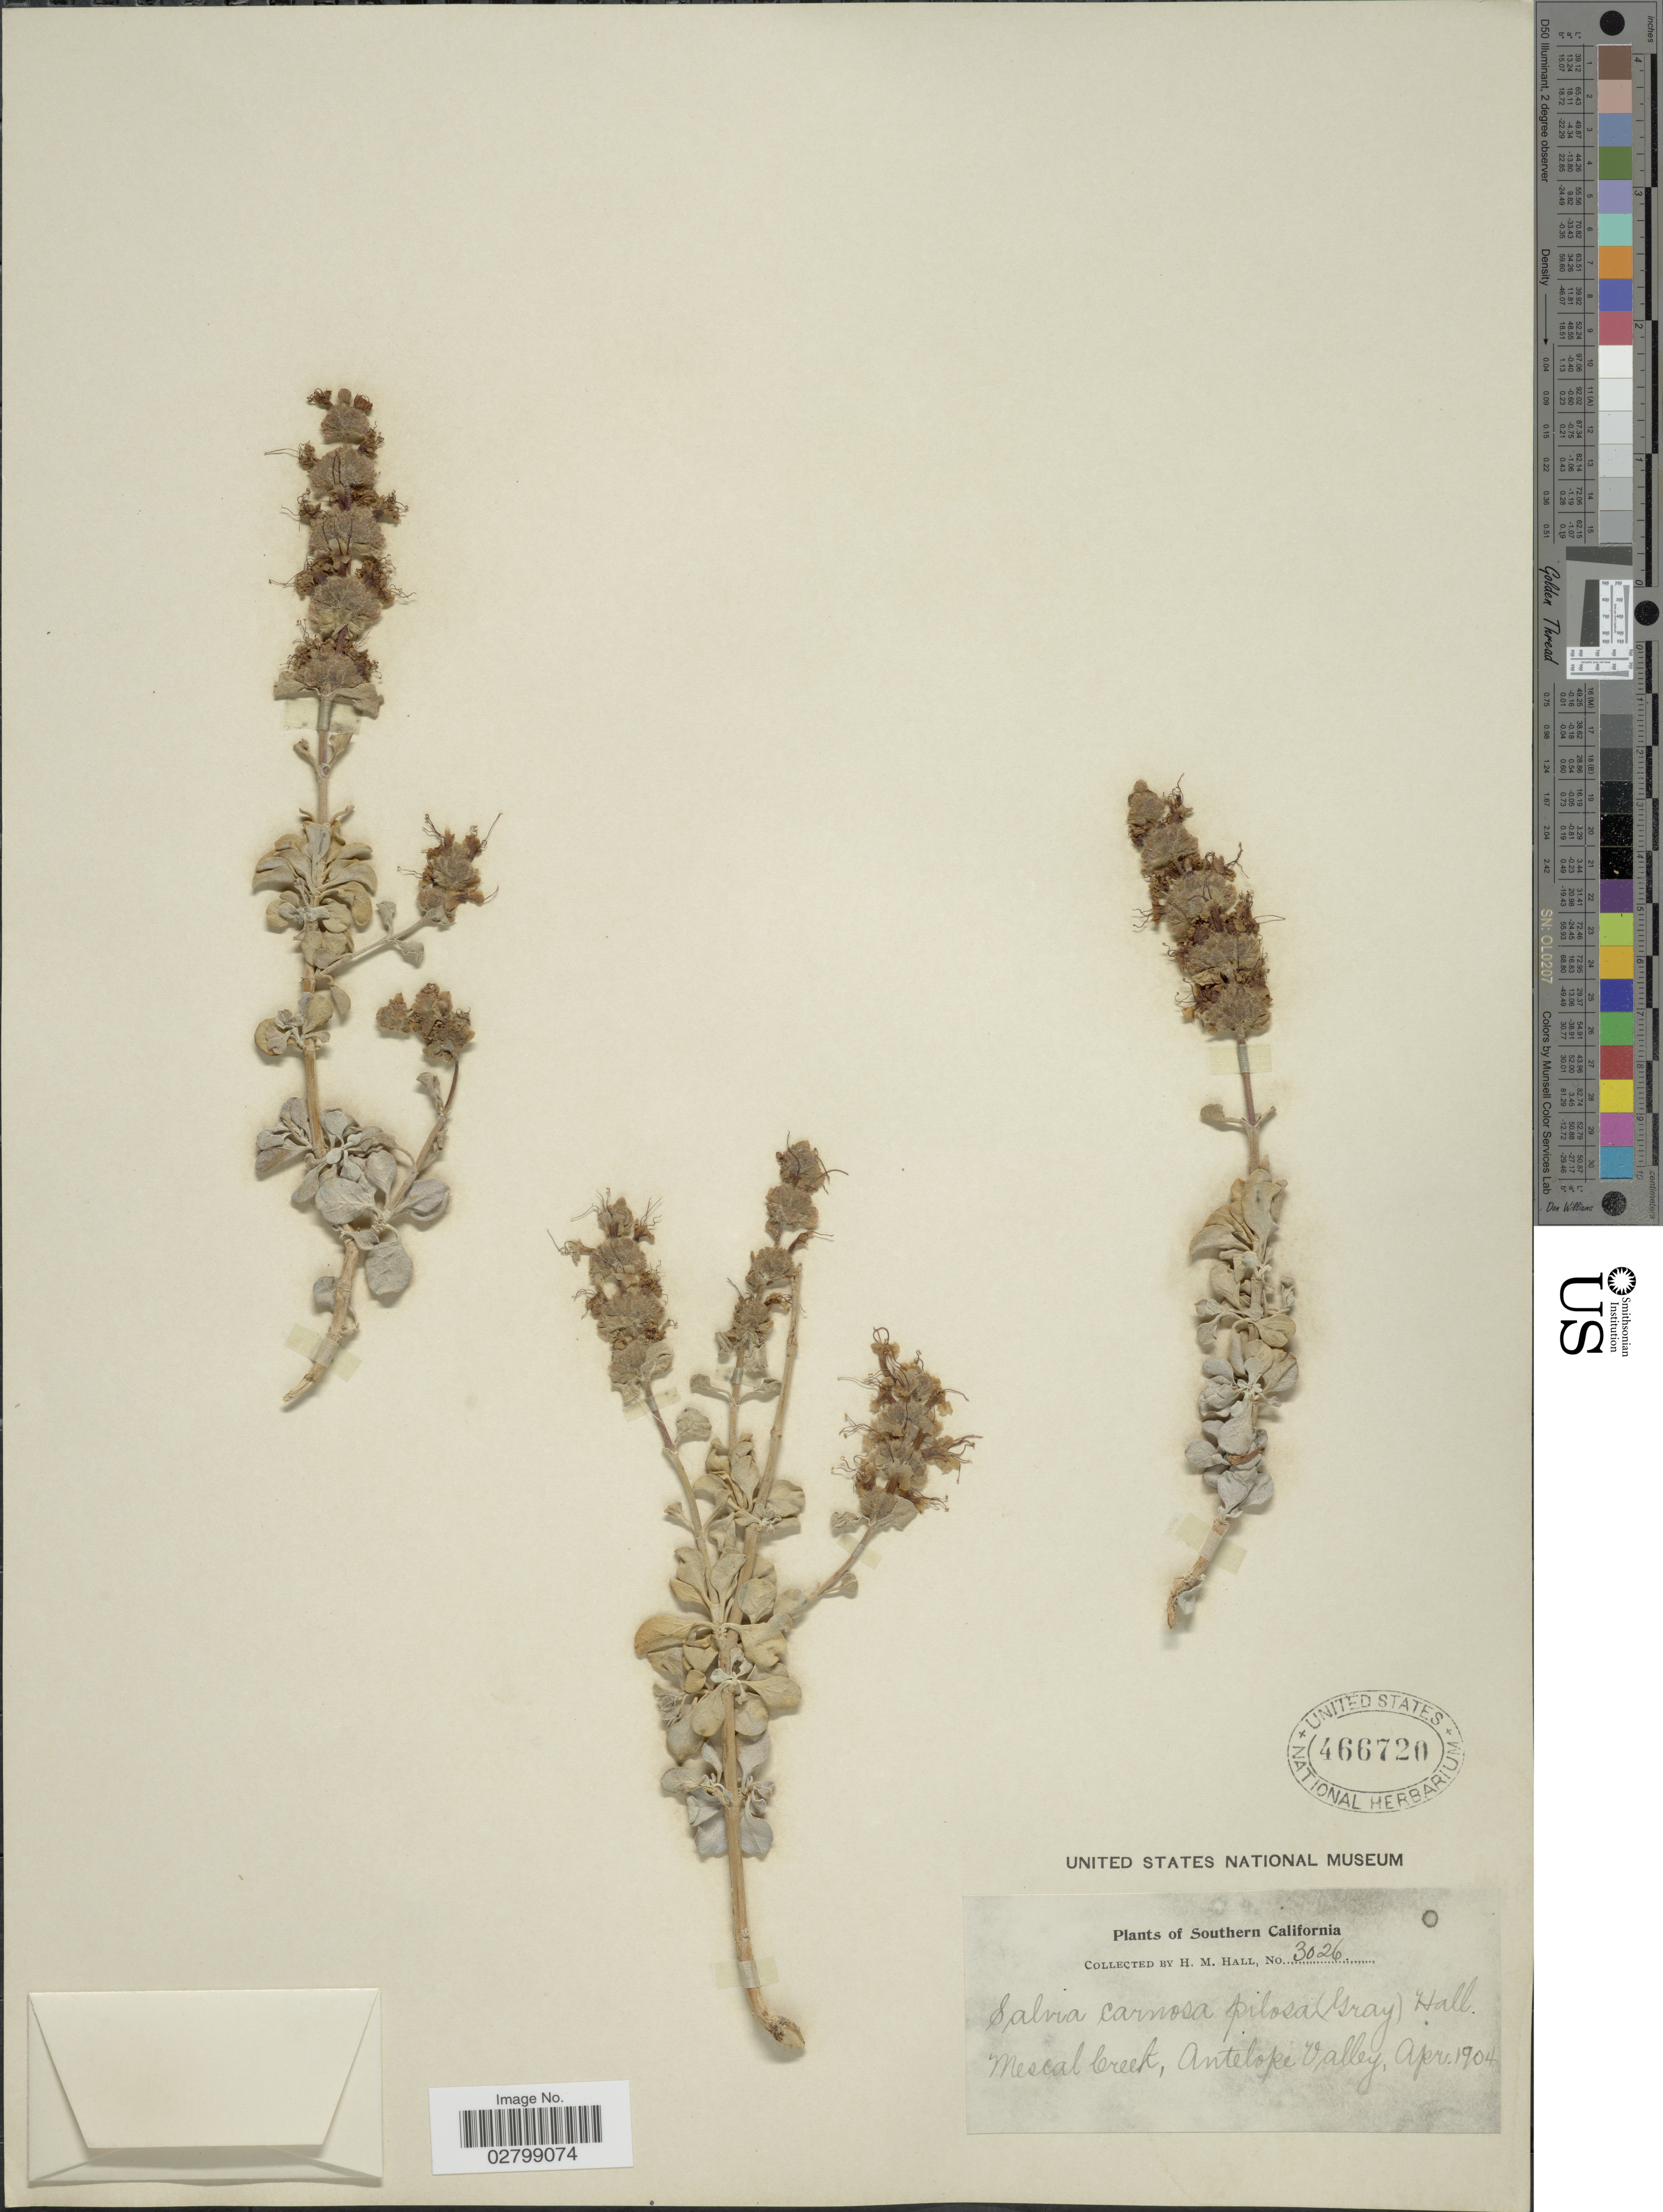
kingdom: Plantae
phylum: Tracheophyta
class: Magnoliopsida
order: Lamiales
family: Lamiaceae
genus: Salvia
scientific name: Salvia carnosa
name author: Douglas ex Greene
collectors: H. M. Hall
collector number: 3026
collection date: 1904-04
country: United States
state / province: California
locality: Southern California. Mescal Creek, Antelope Valley.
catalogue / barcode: US 466720